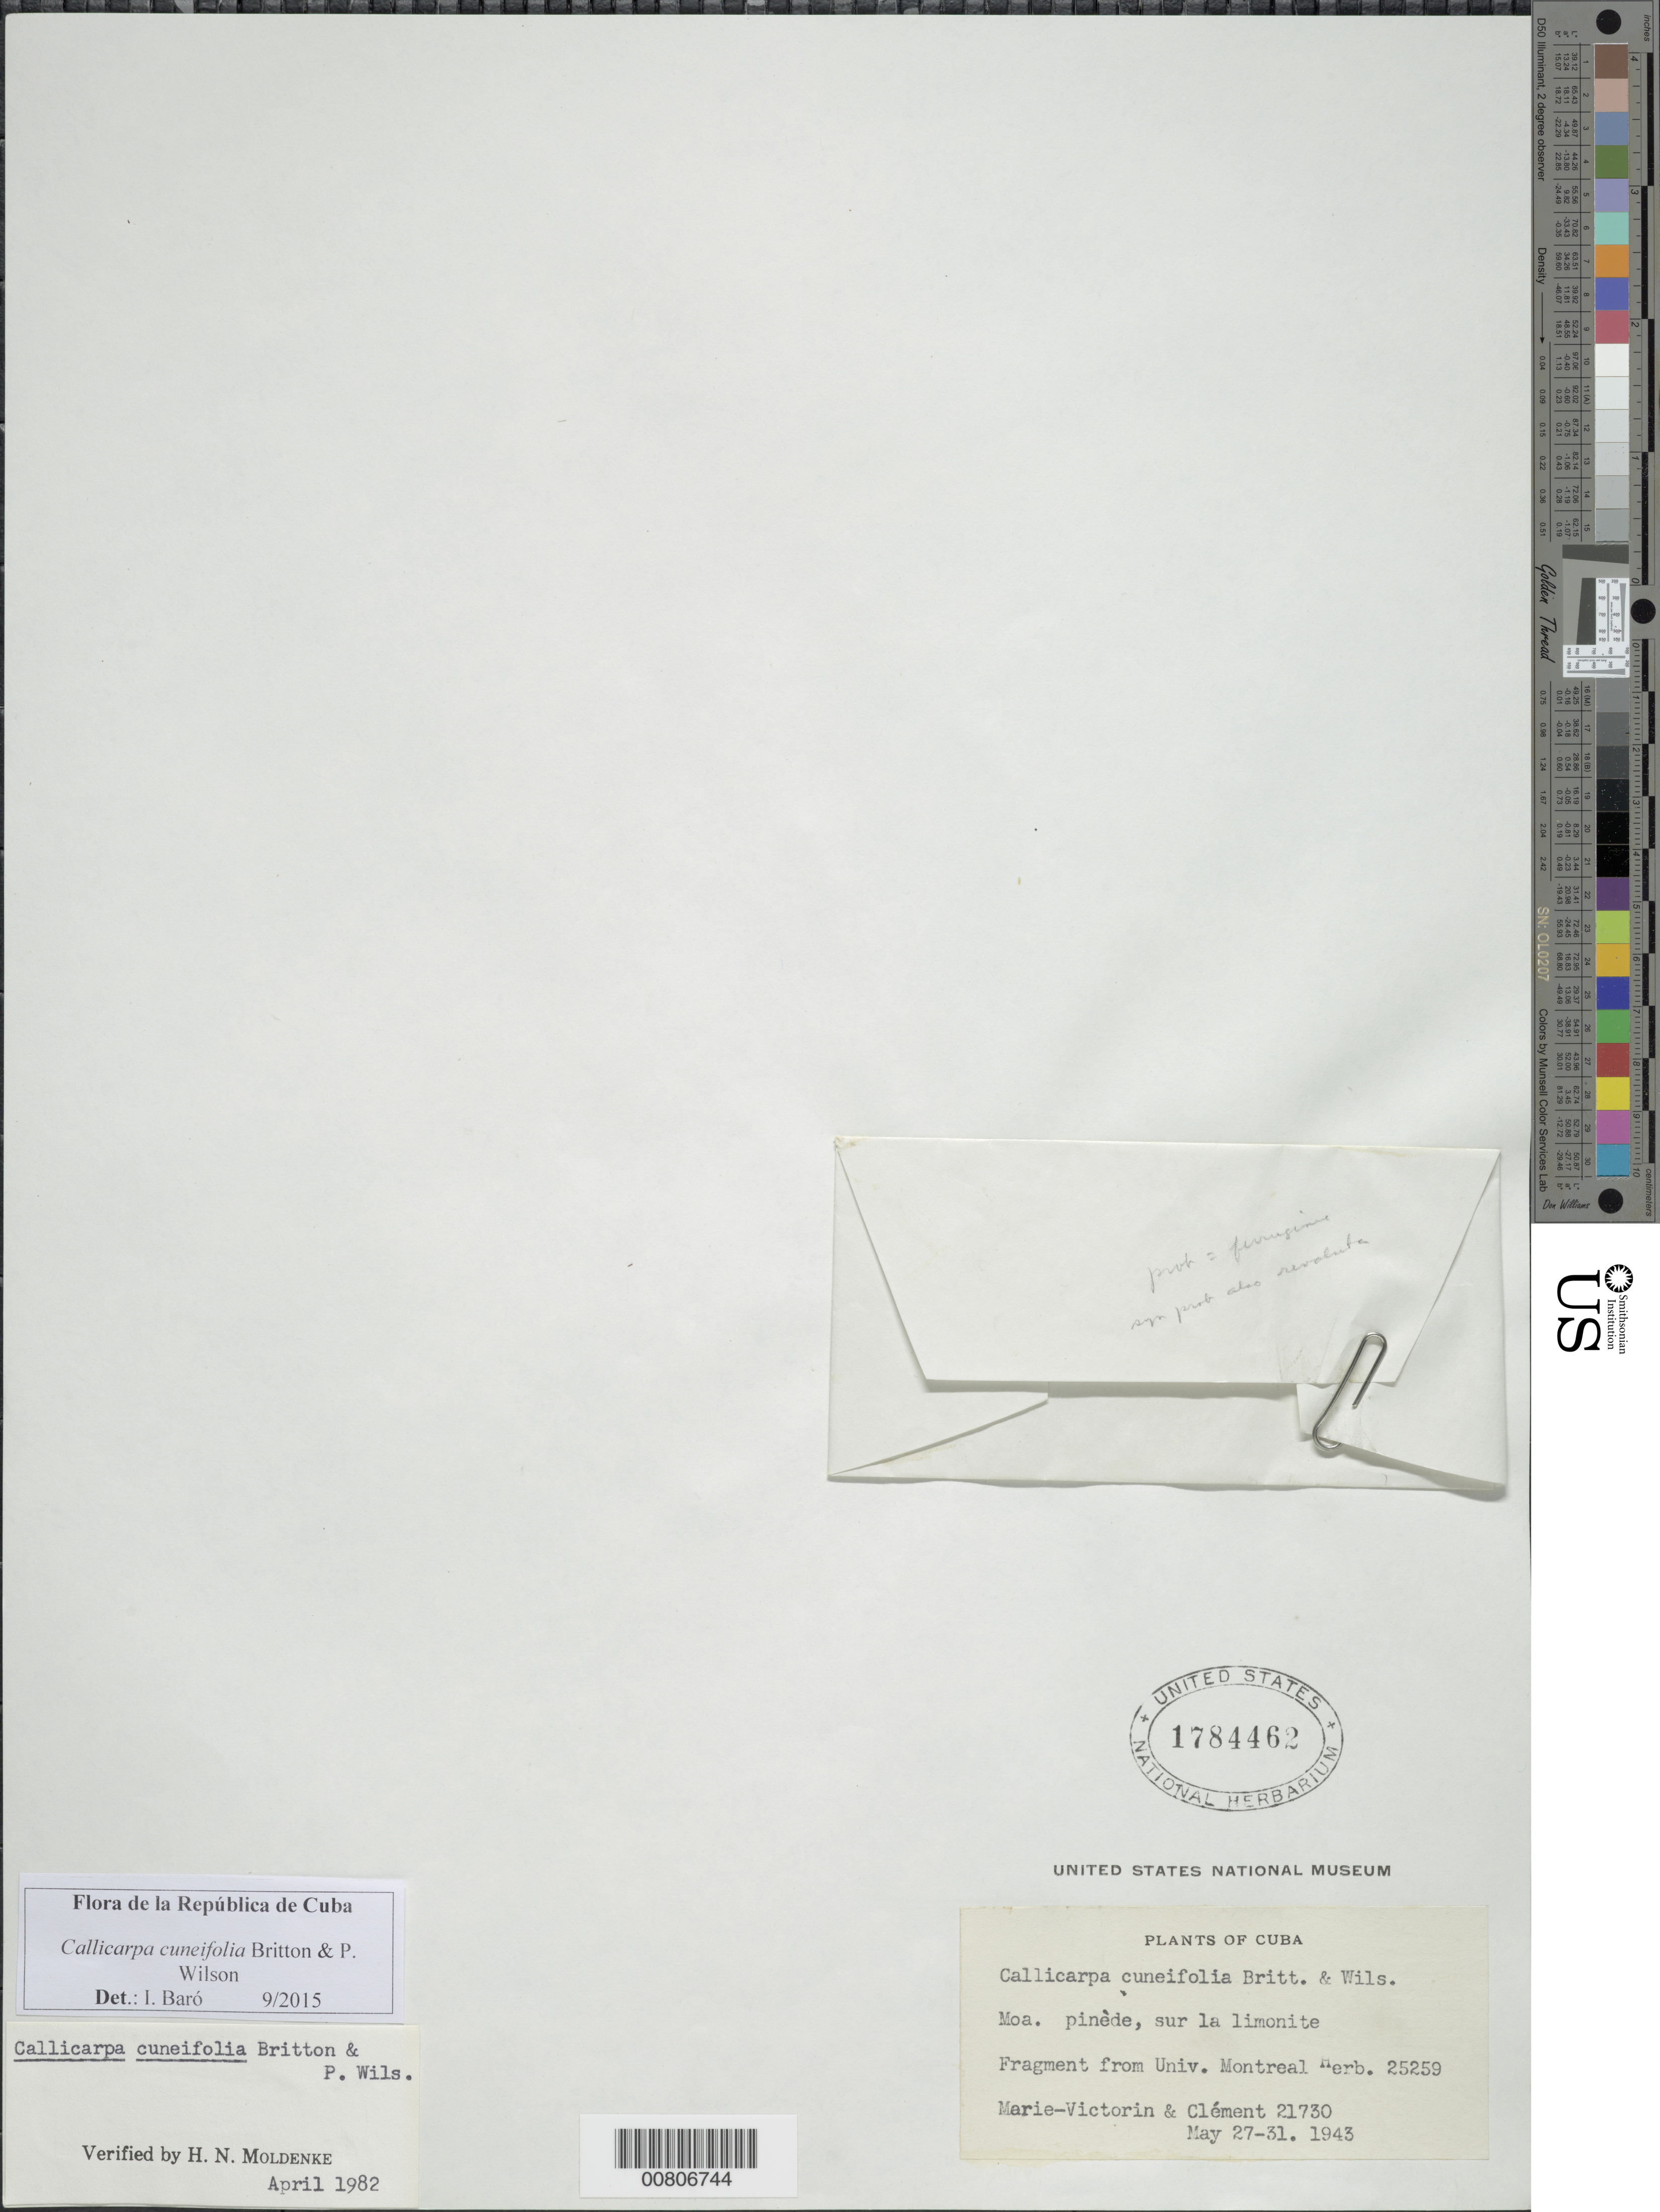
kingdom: Plantae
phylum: Tracheophyta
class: Magnoliopsida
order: Lamiales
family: Lamiaceae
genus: Callicarpa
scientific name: Callicarpa cuneifolia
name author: Britton & P. Wilson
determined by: Baró Oliedo, I.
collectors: Fr. Marie-Victorin & Bro. Clemente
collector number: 21730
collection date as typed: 27 May 1943 to 31 May 1943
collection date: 1943-05-27/1943-05-31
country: Cuba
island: Cuba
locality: Moa Pinède, sur la Limonite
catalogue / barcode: US 1784462